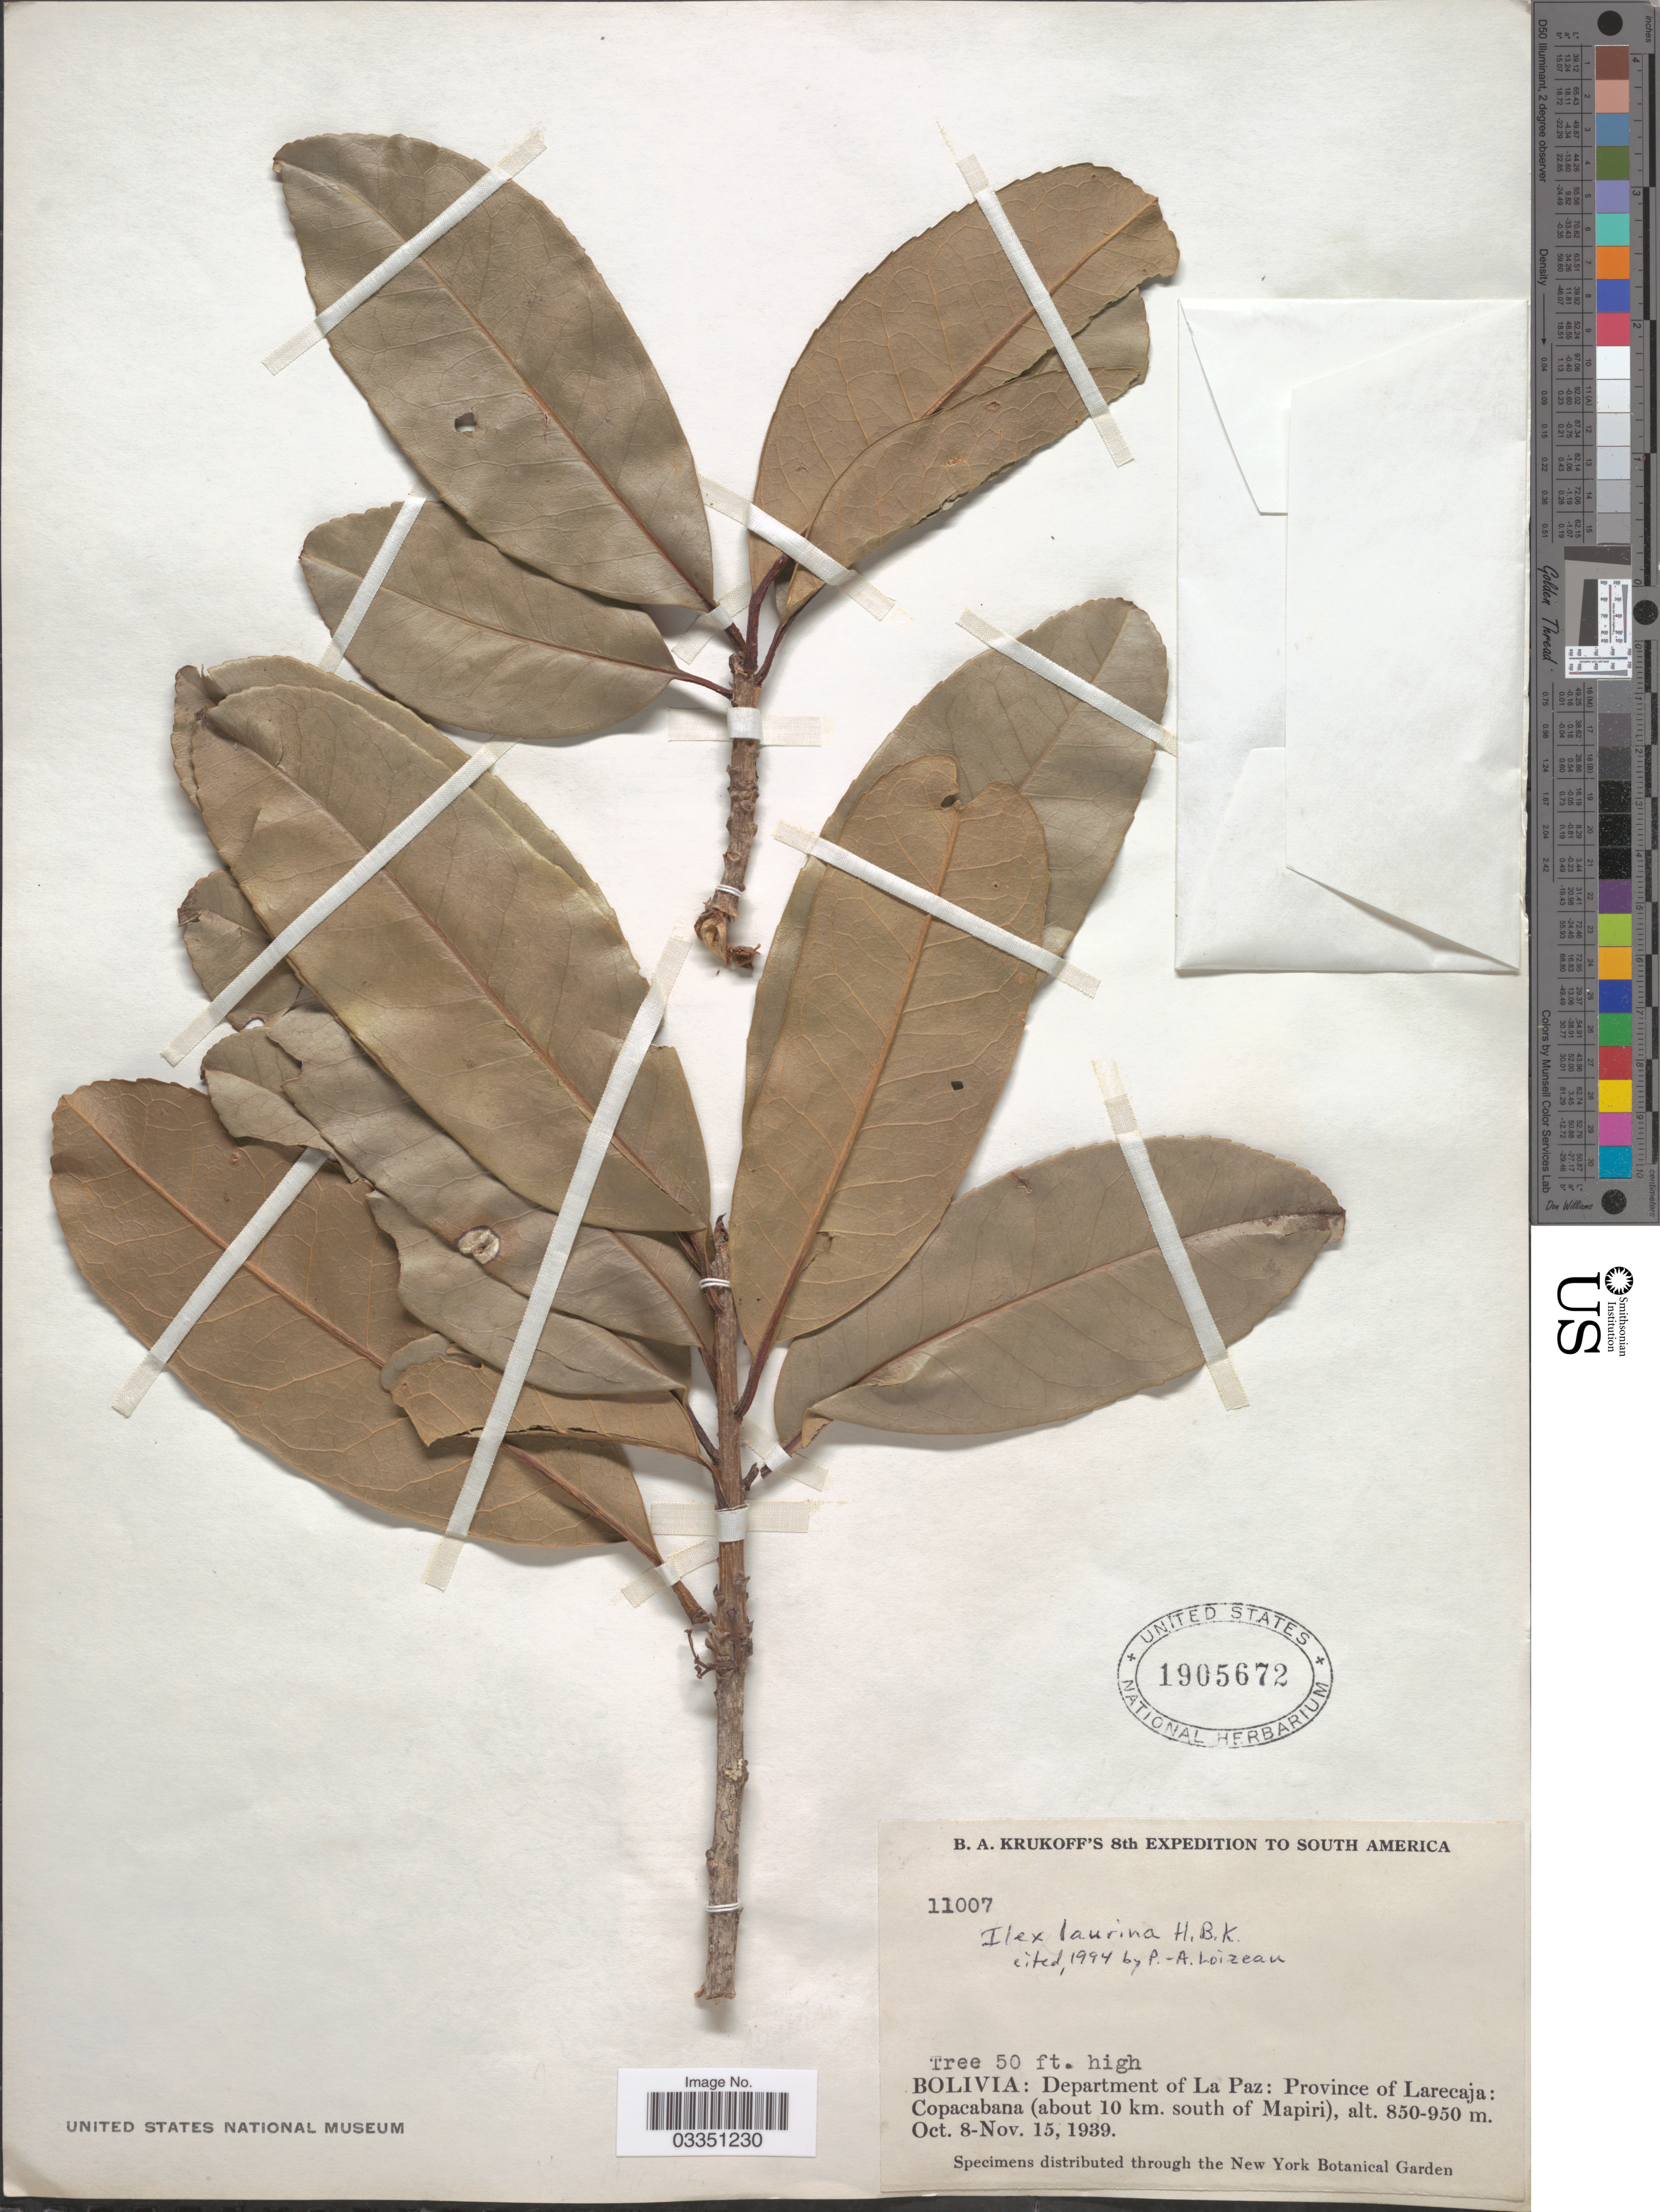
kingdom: Plantae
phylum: Tracheophyta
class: Magnoliopsida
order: Aquifoliales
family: Aquifoliaceae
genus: Ilex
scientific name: Ilex laurina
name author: Kunth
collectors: B. A. Krukoff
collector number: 11007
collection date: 1939-10-08/1939-11-15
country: Bolivia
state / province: La Paz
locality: Department of La Paz: Province of Larecaja: Copacabana (about 10 km. south of Mapiri).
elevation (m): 850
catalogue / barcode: US 1905672